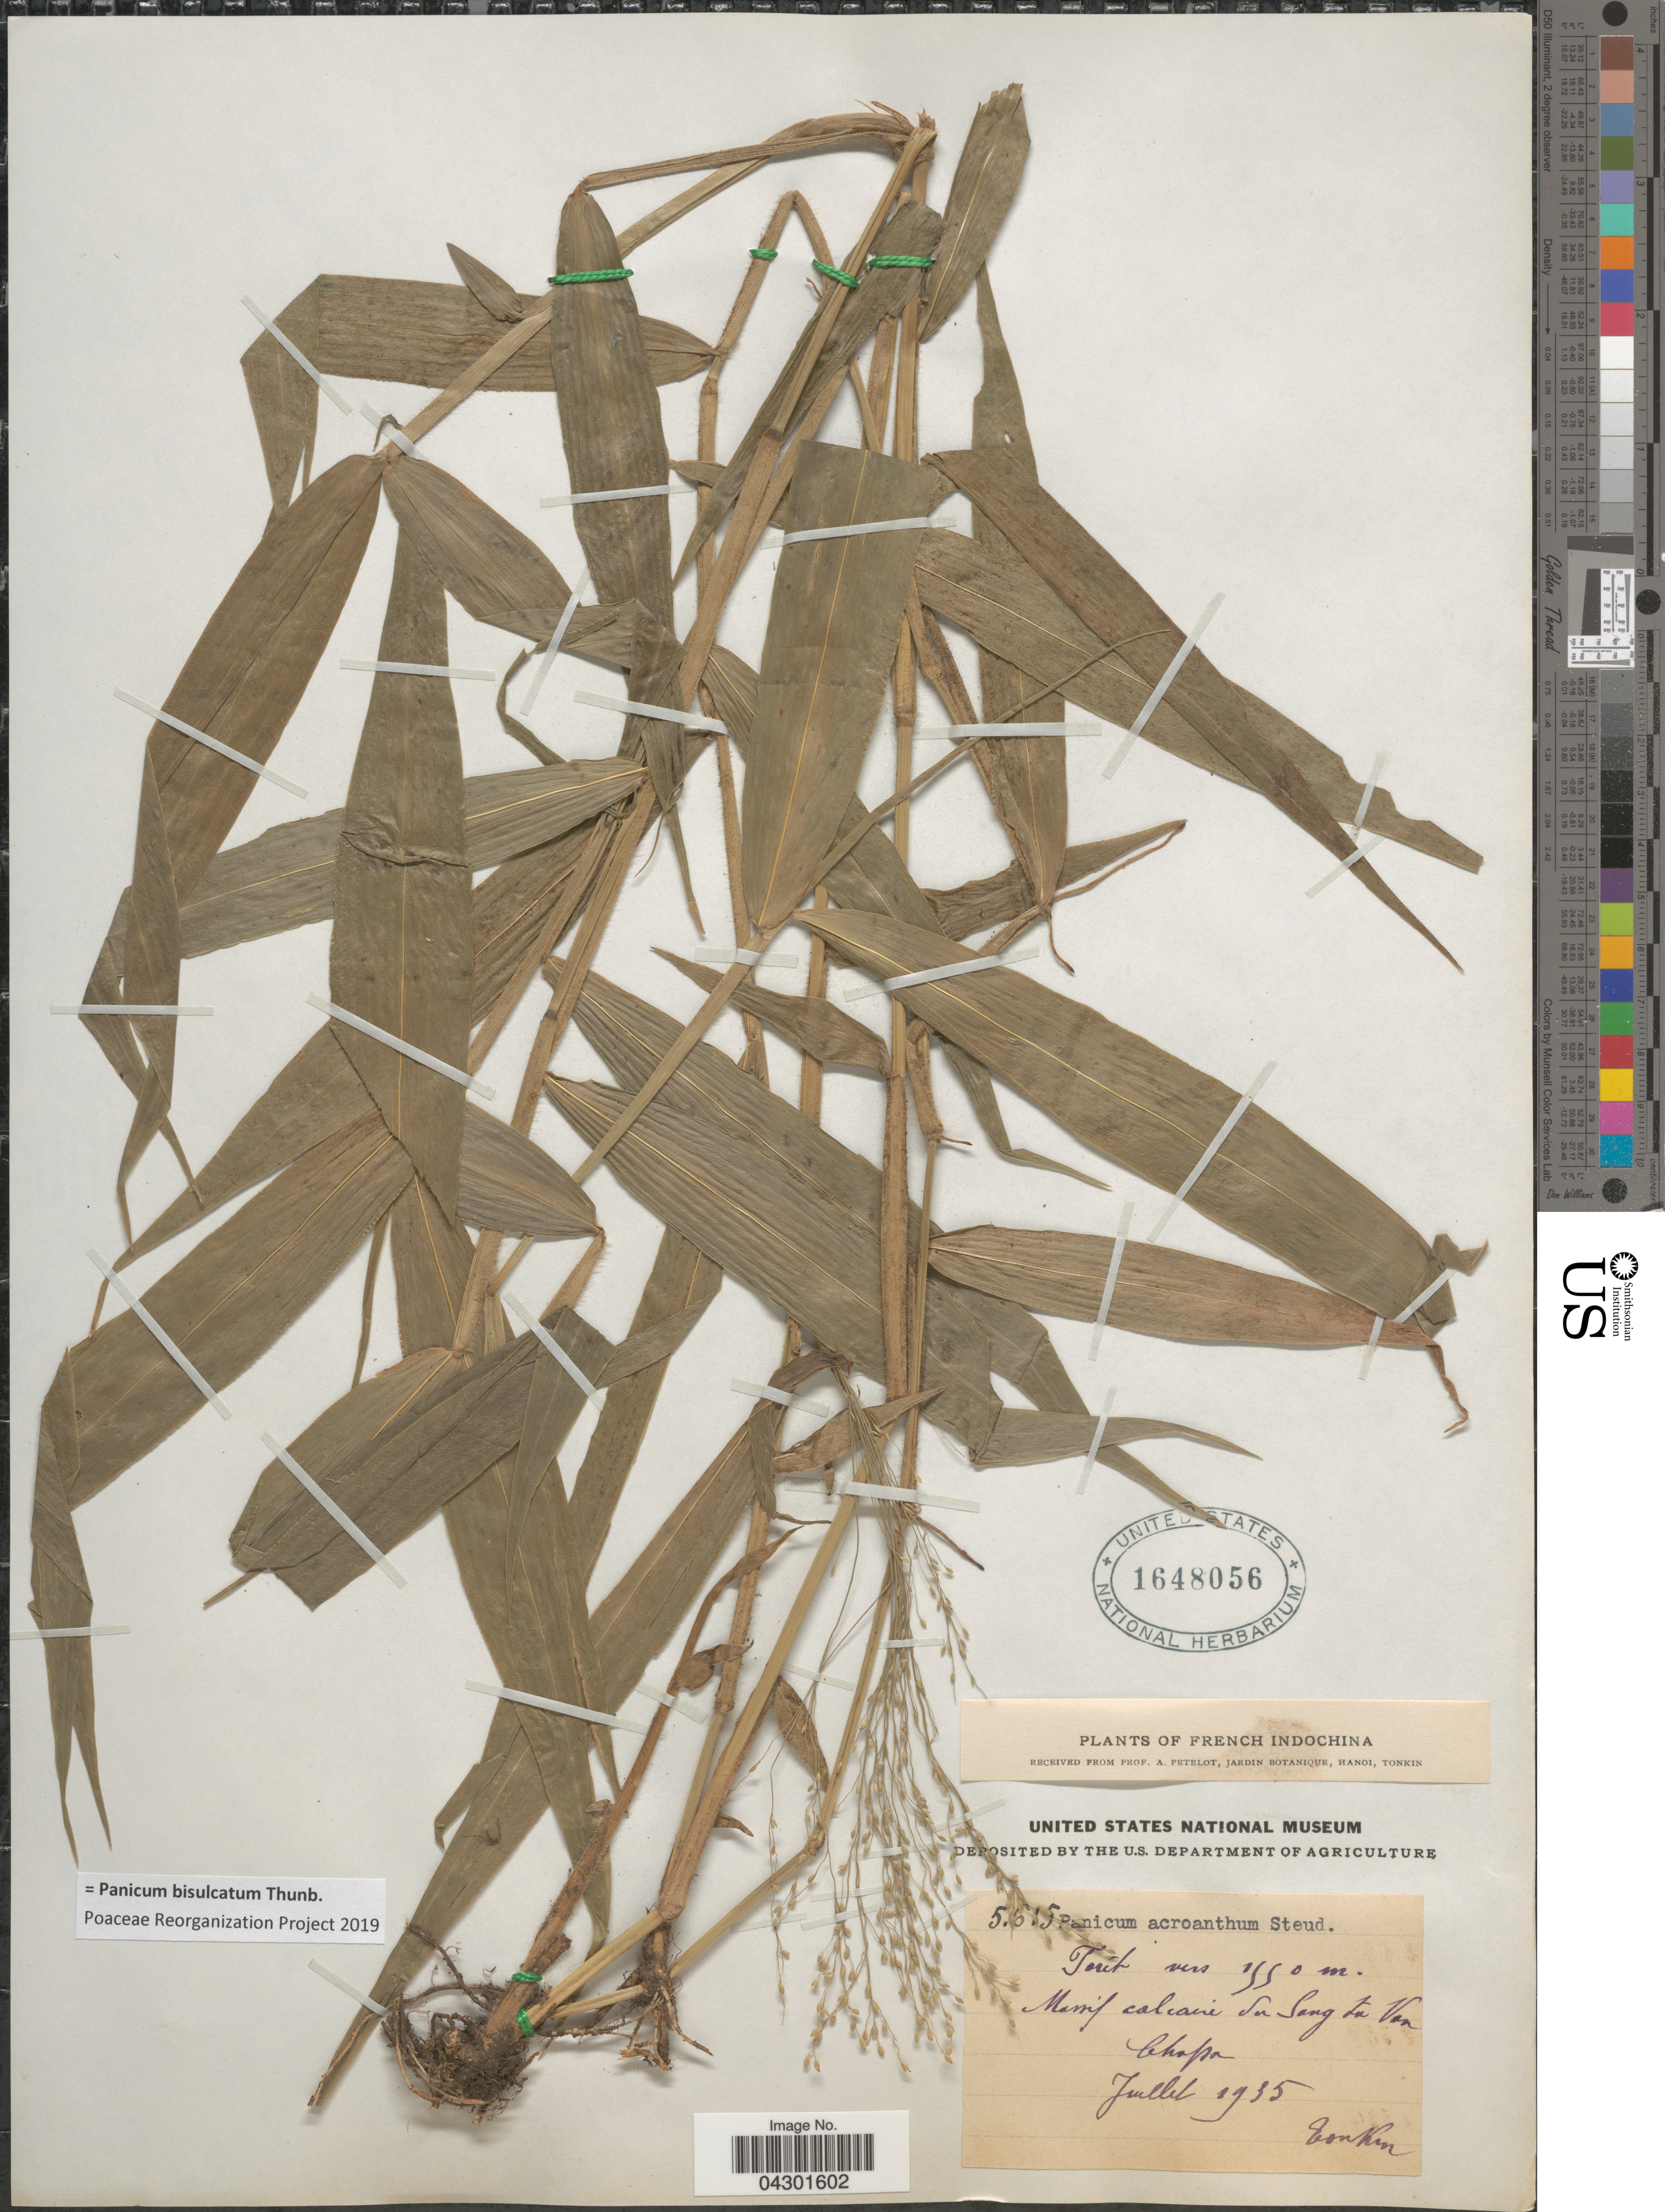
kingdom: Plantae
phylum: Tracheophyta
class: Liliopsida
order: Poales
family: Poaceae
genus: Panicum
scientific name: Panicum bisulcatum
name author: Thunb.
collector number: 5615*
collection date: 1935-07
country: Vietnam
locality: French Indochina. Massif calcaire du Sang Zu Van Chapa. Tonkin.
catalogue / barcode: US 1648056